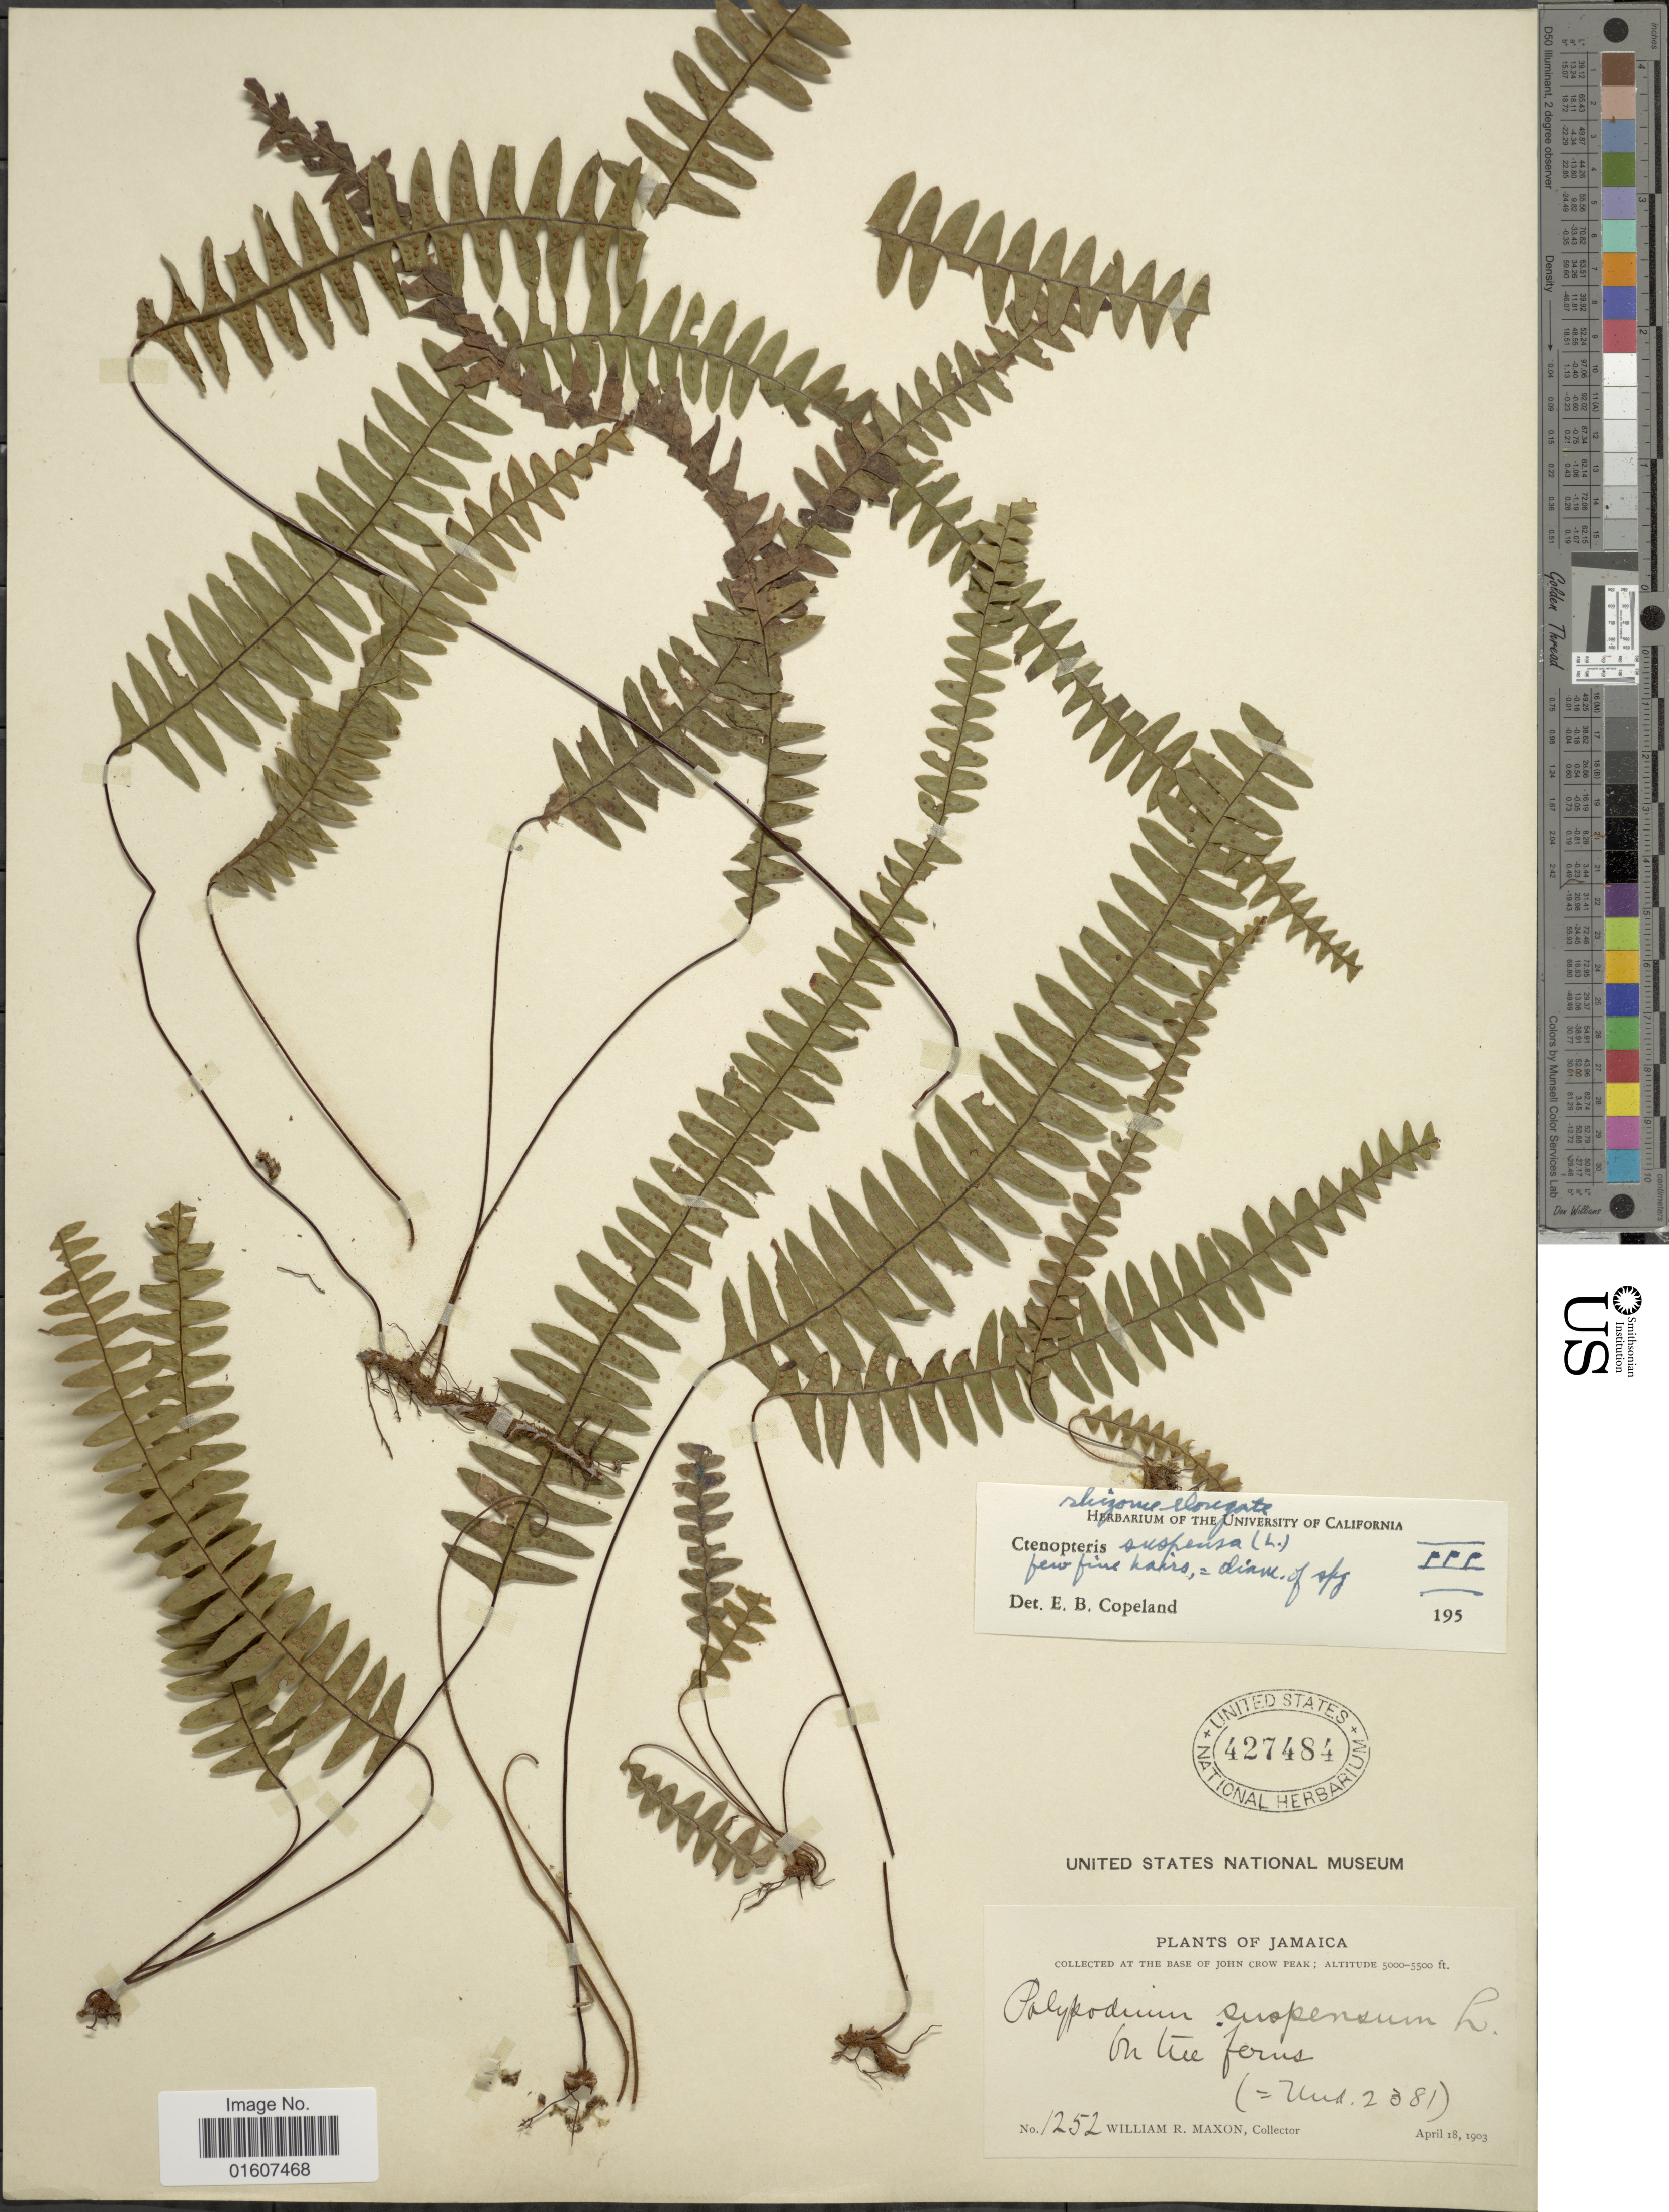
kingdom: Plantae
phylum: Tracheophyta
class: Polypodiopsida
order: Polypodiales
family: Polypodiaceae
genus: Terpsichore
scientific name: Terpsichore asplenifolia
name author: (L.) A.R. Sm.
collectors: W. R. Maxon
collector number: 1252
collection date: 1903-04-18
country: Jamaica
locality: At the base of John Crow Peak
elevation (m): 1524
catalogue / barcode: US 427484